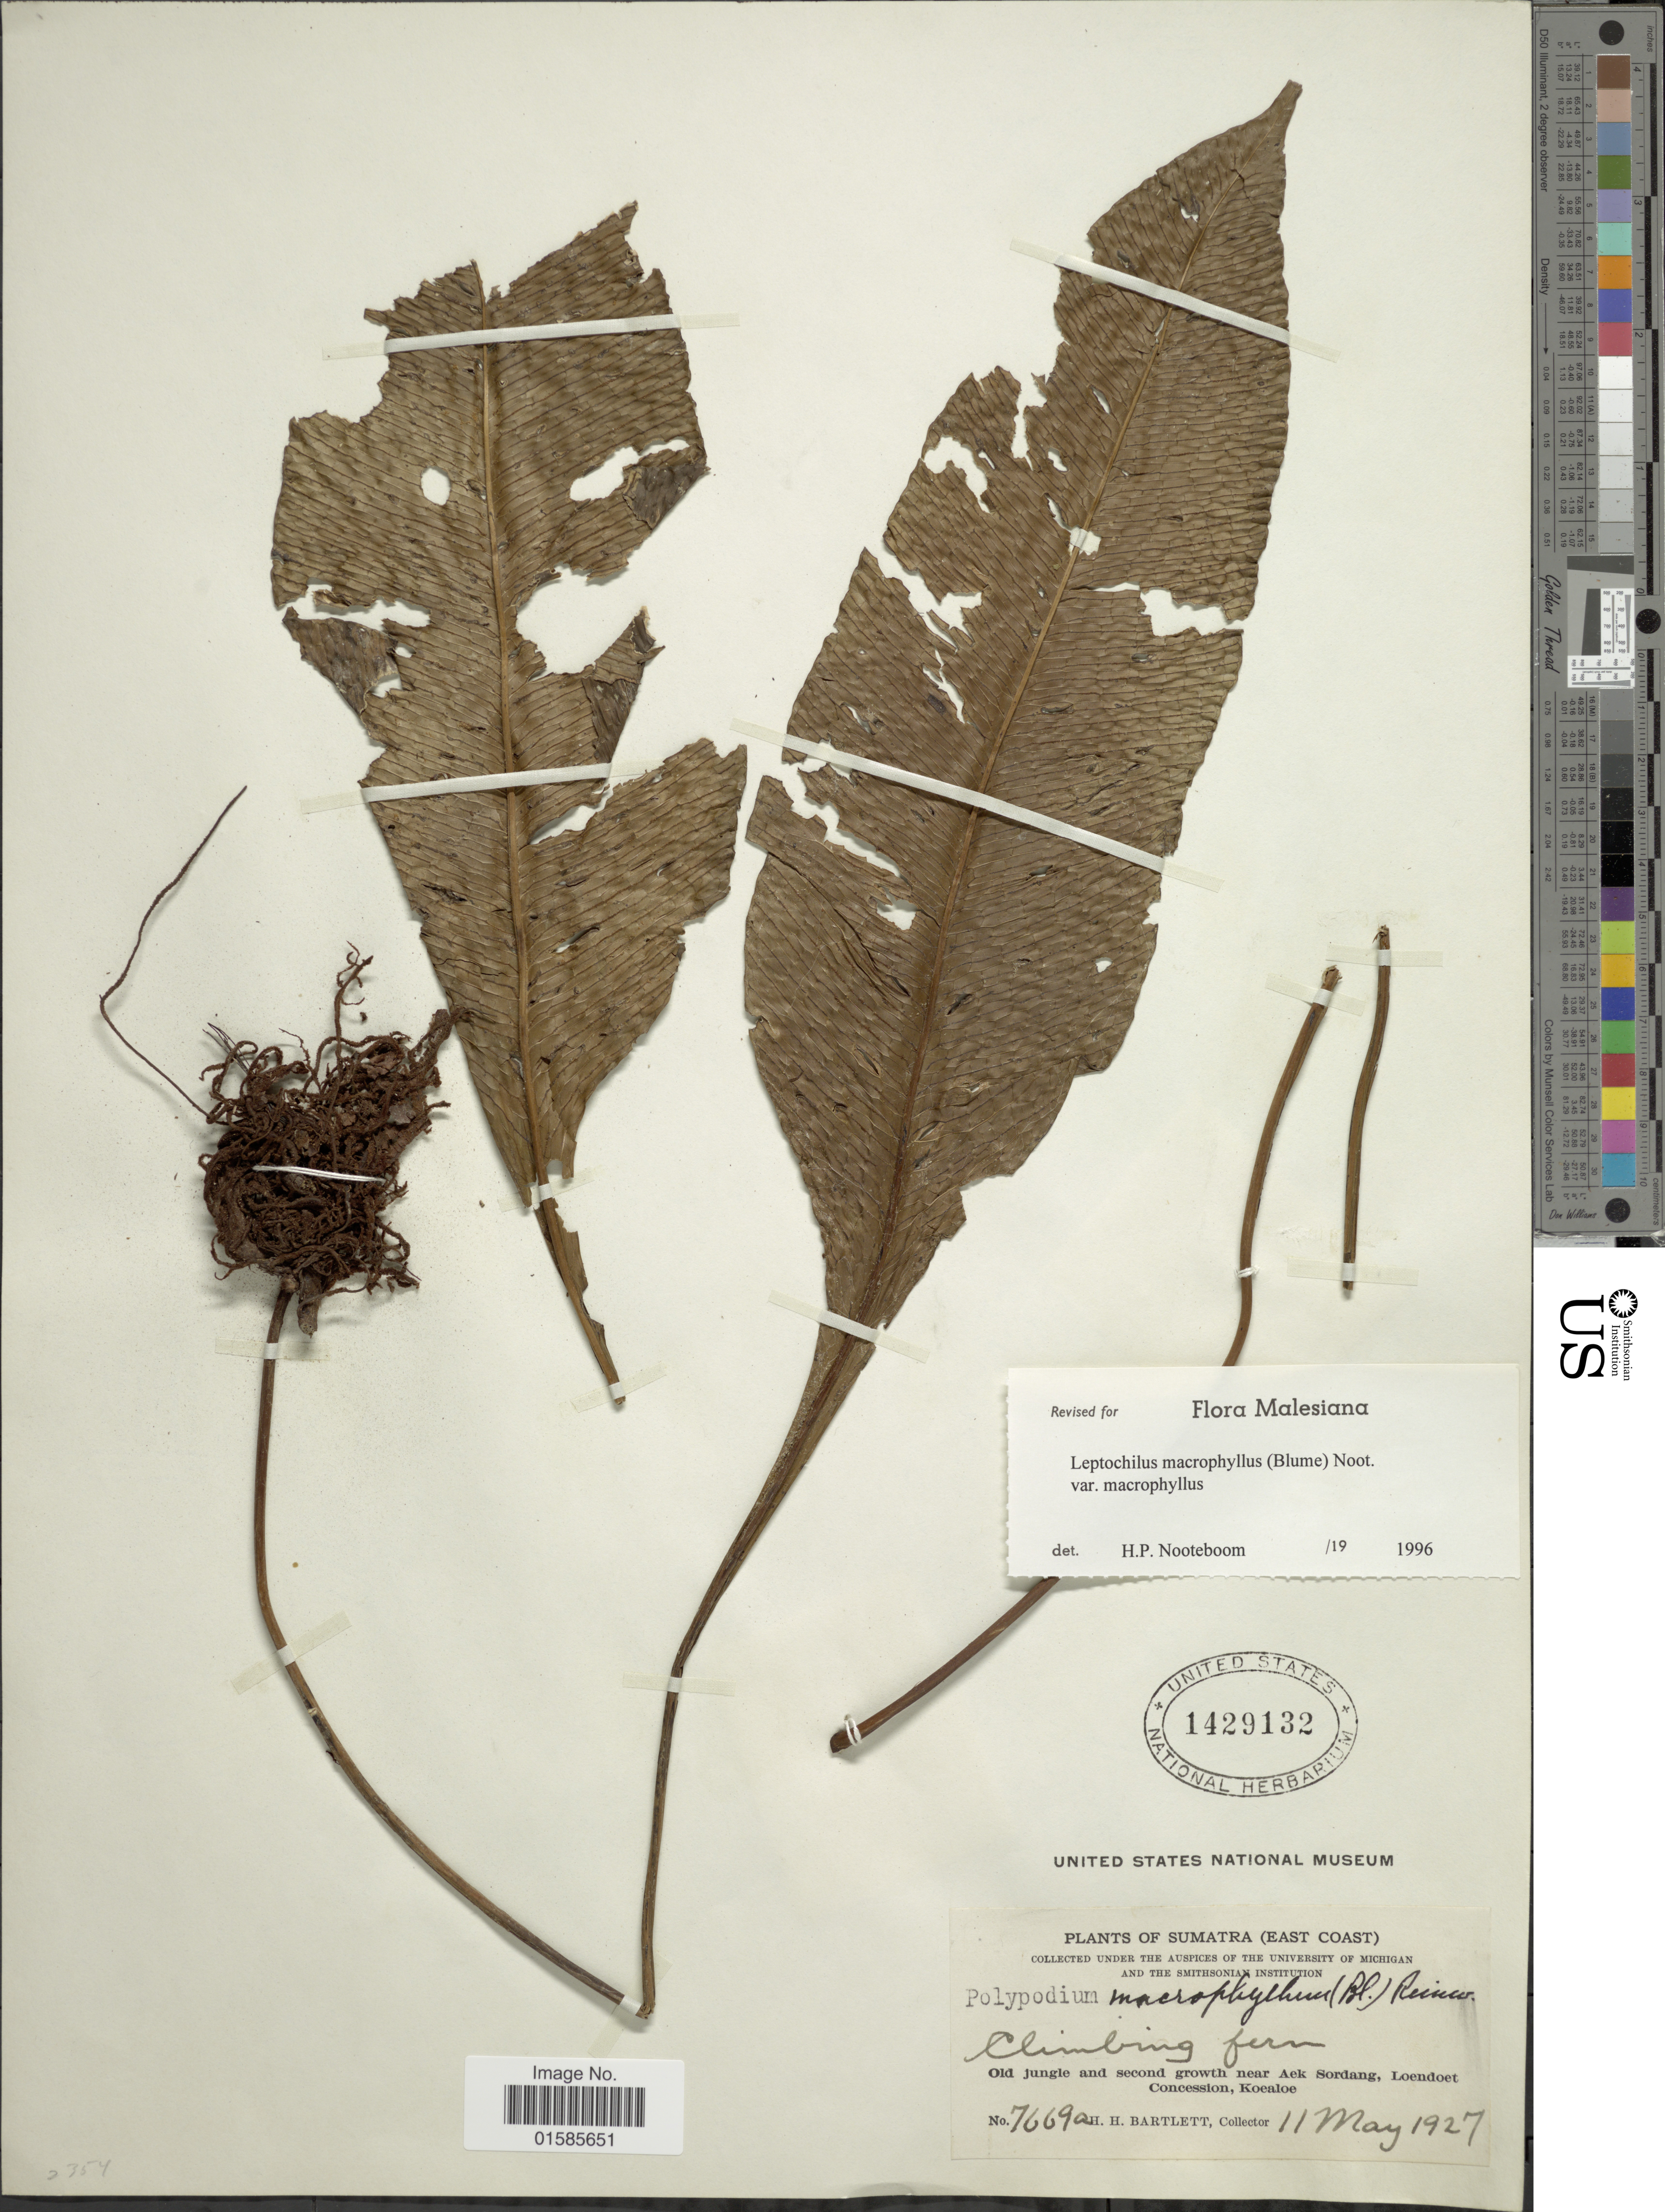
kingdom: Plantae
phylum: Tracheophyta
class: Polypodiopsida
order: Polypodiales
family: Polypodiaceae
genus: Leptochilus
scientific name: Leptochilus macrophyllus var. macrophyllus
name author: (Blume) Noot.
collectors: H. H. Bartlett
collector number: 7669a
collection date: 1927-05-11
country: Indonesia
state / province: Sumatra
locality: (East Coast), Old jungle and second growth near Aek Sordang, Loendoet Concession, Koealoe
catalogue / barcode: US 1429132